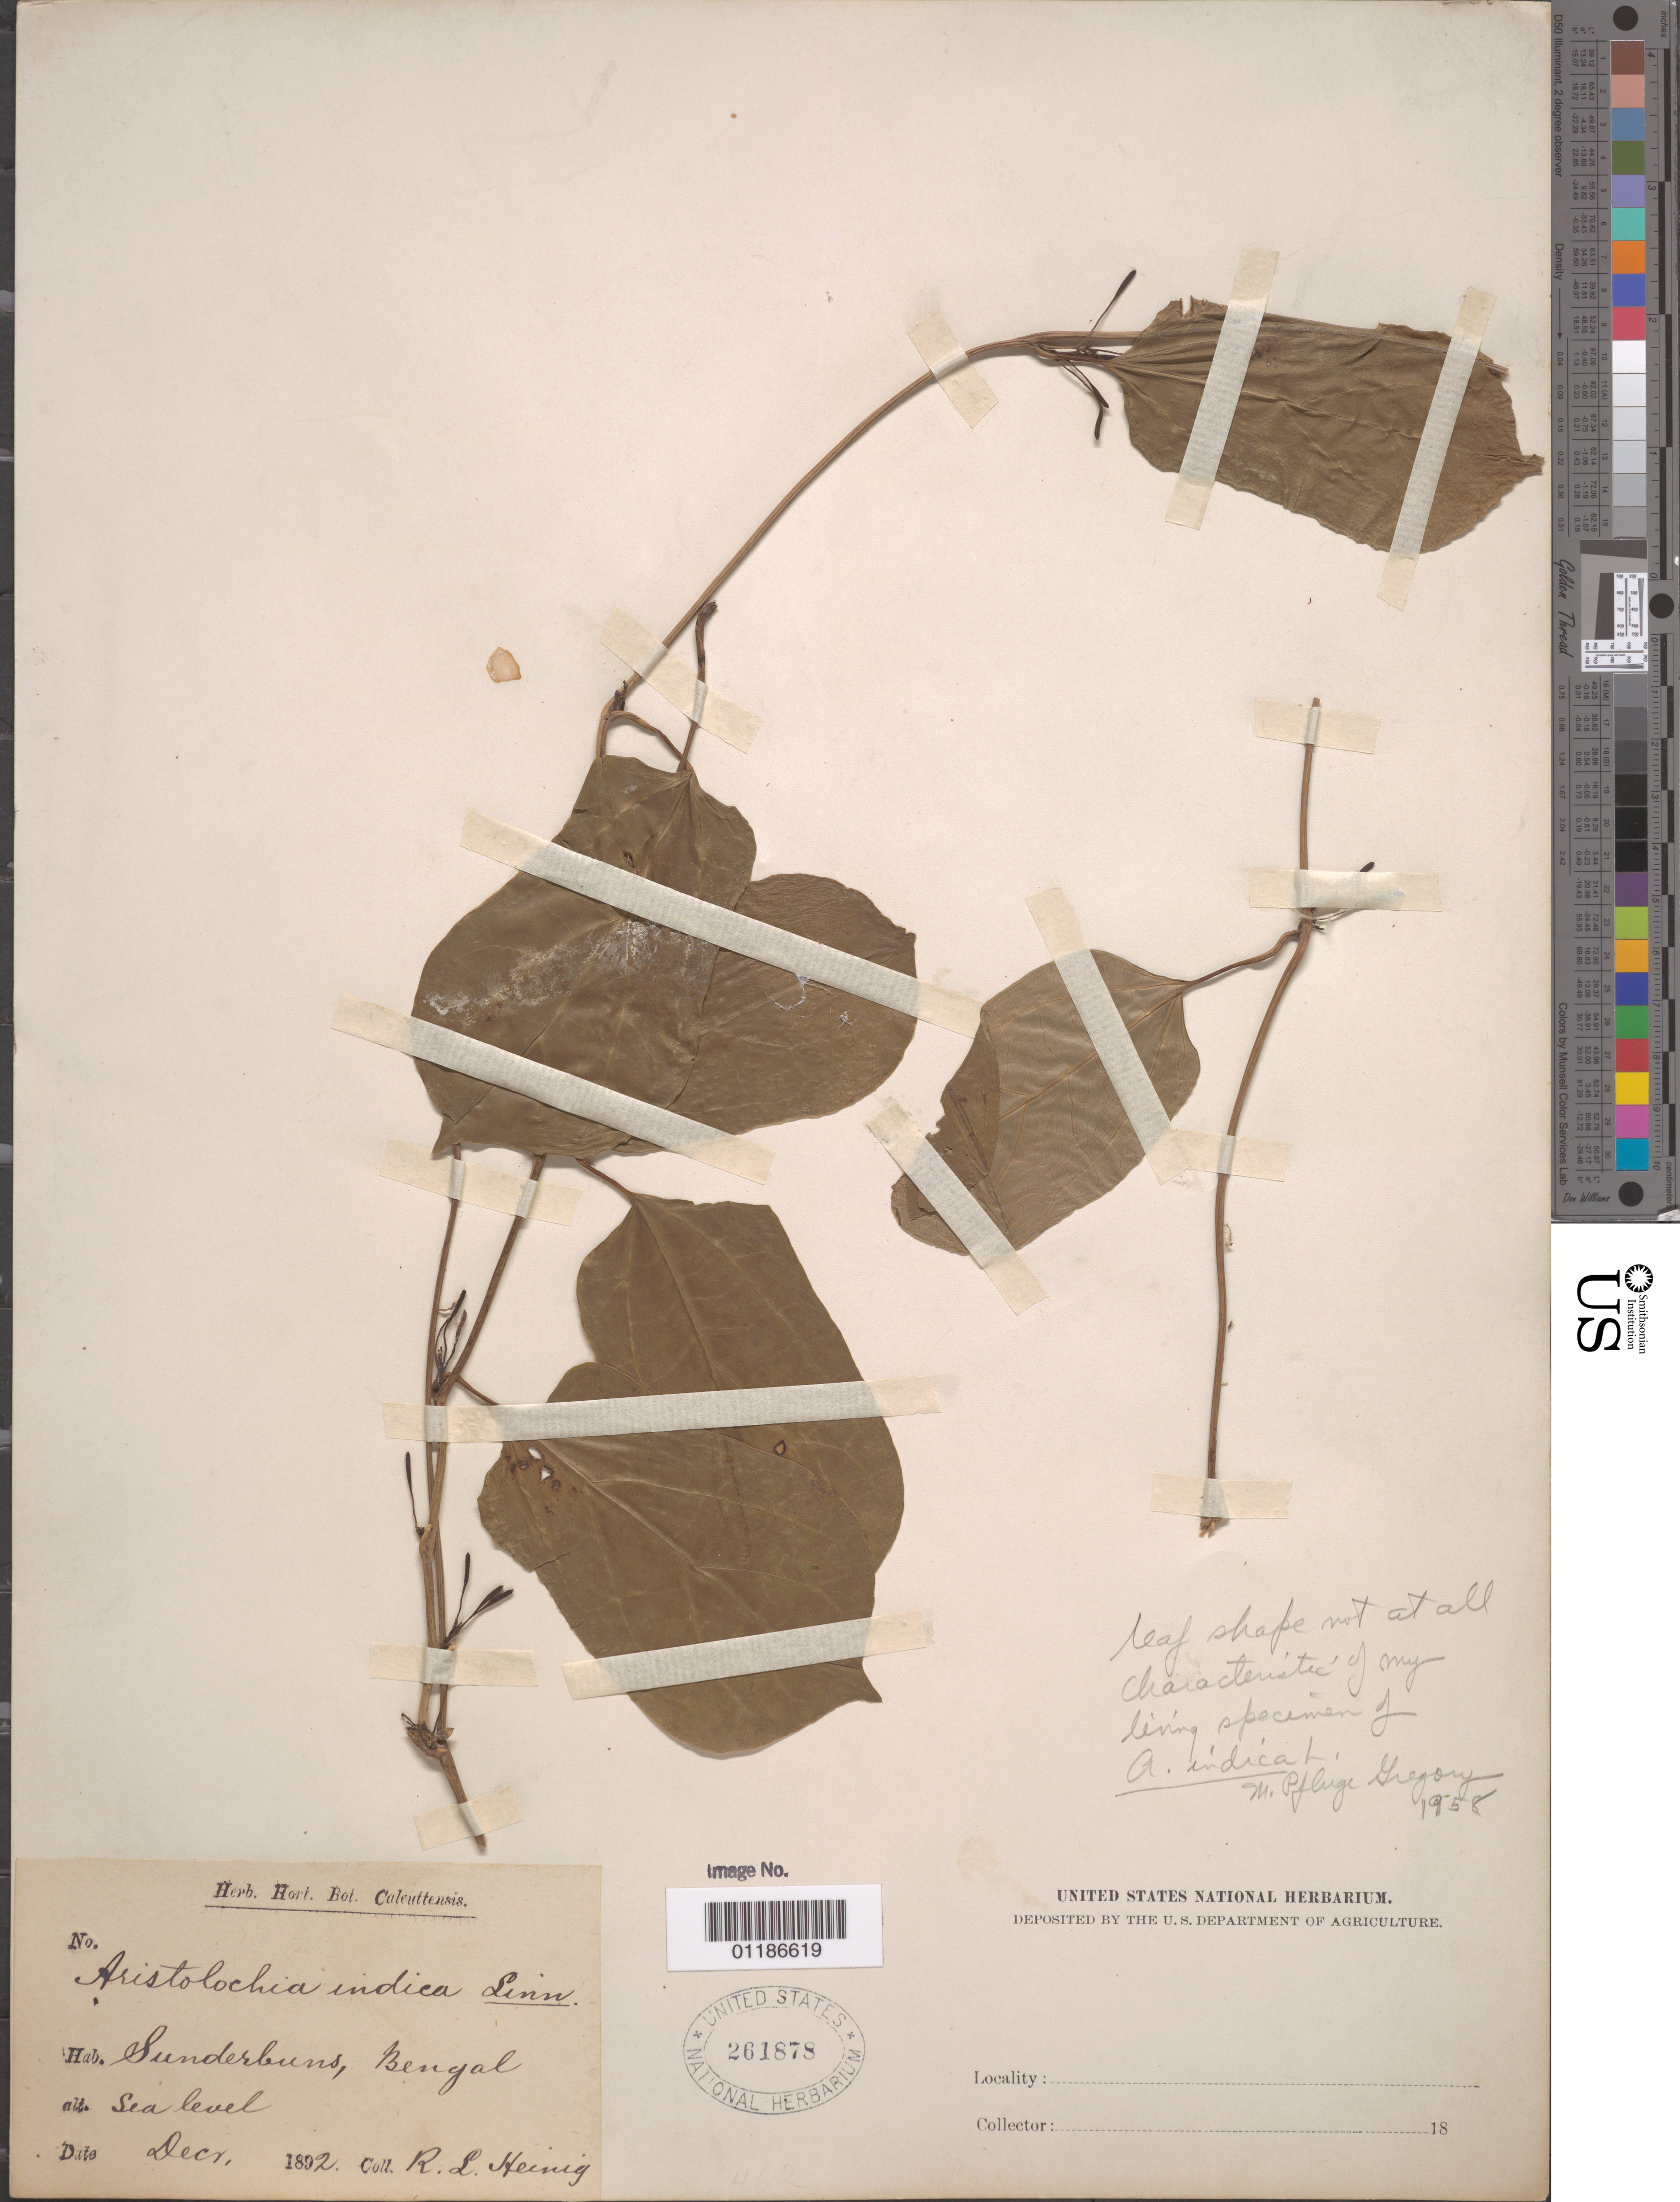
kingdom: Plantae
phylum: Tracheophyta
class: Magnoliopsida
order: Piperales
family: Aristolochiaceae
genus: Aristolochia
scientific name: Aristolochia indica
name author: L.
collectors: R. Heinig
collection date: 1892-12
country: India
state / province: West Bengal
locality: Sunderbuns [Sunderbans], Bengal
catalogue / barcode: US 261878